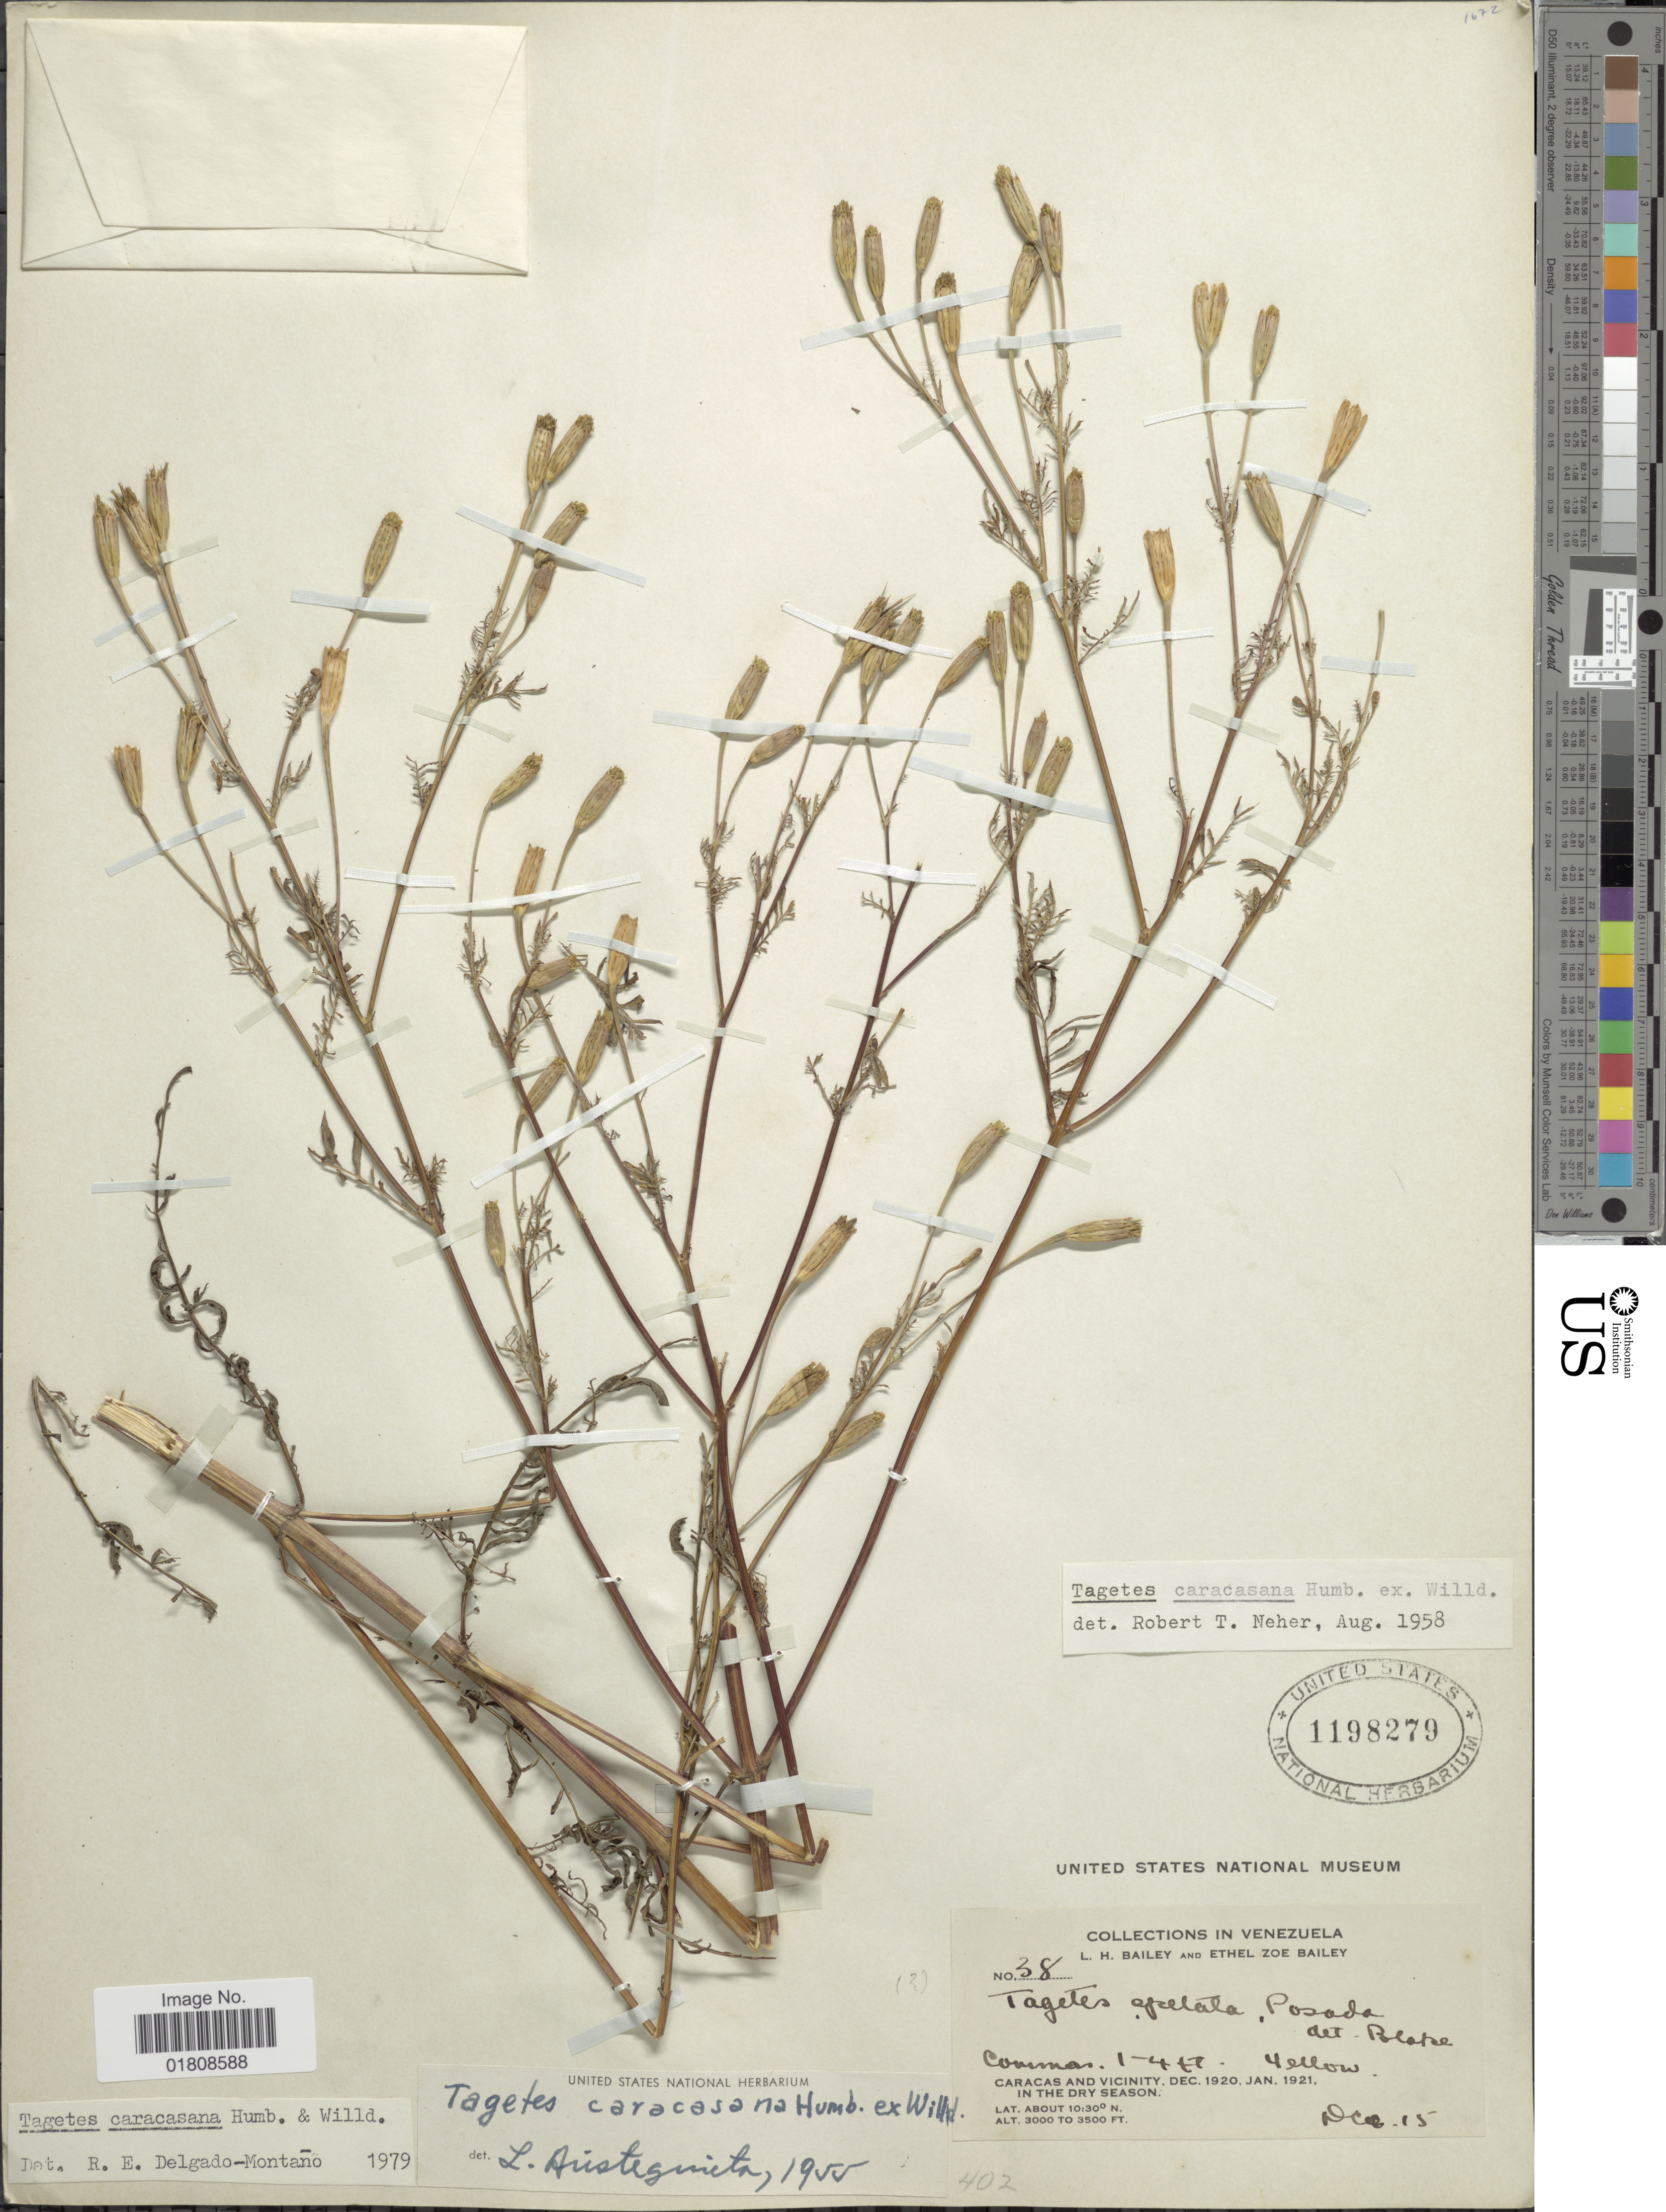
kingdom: Plantae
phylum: Tracheophyta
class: Magnoliopsida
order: Asterales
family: Asteraceae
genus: Tagetes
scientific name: Tagetes caracasana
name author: Humb. ex Willd.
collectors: L. H. Bailey & E. Z. Bailey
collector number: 38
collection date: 1920-12-15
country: Venezuela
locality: Caracas and vicinity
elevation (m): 914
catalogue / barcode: US 1198279